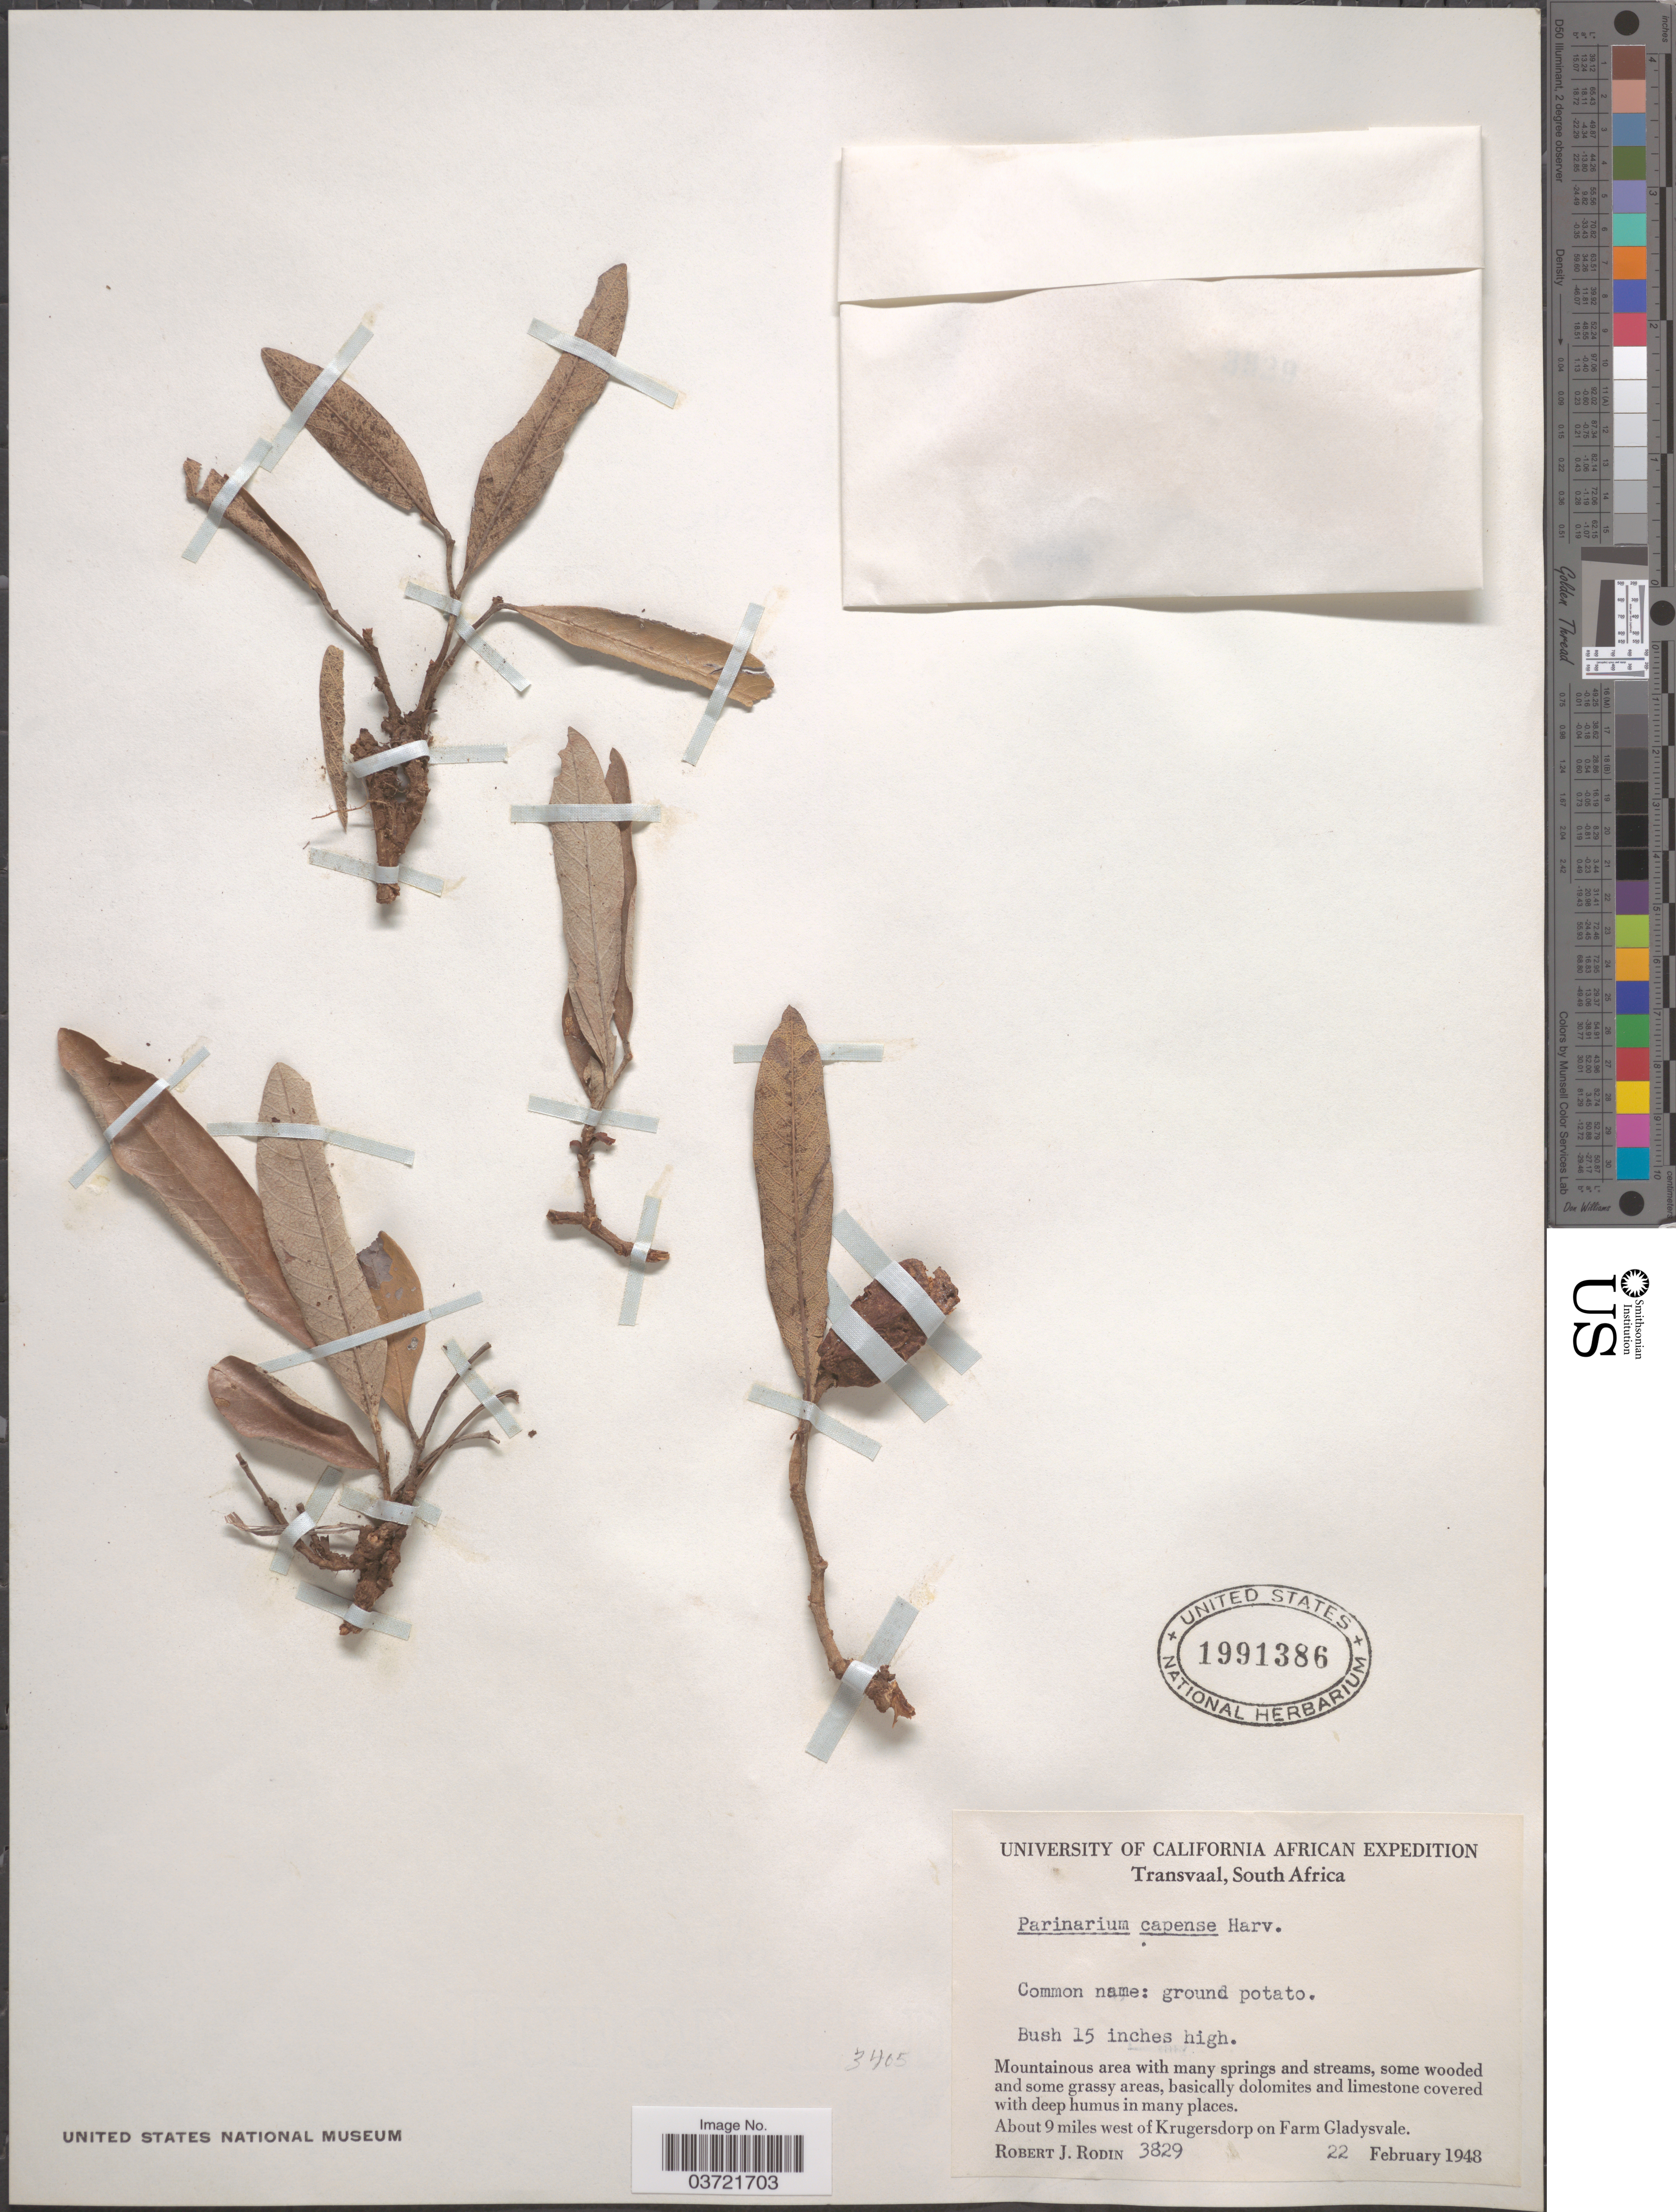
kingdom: Plantae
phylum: Tracheophyta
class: Magnoliopsida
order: Malpighiales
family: Chrysobalanaceae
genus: Parinari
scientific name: Parinari capensis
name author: Harv.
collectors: R. J. Rodin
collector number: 3829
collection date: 1948-02-22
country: South Africa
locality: Transvaal. About 9 miles west of Krugersdorp on Farm Gladysvale.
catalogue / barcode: US 1991386